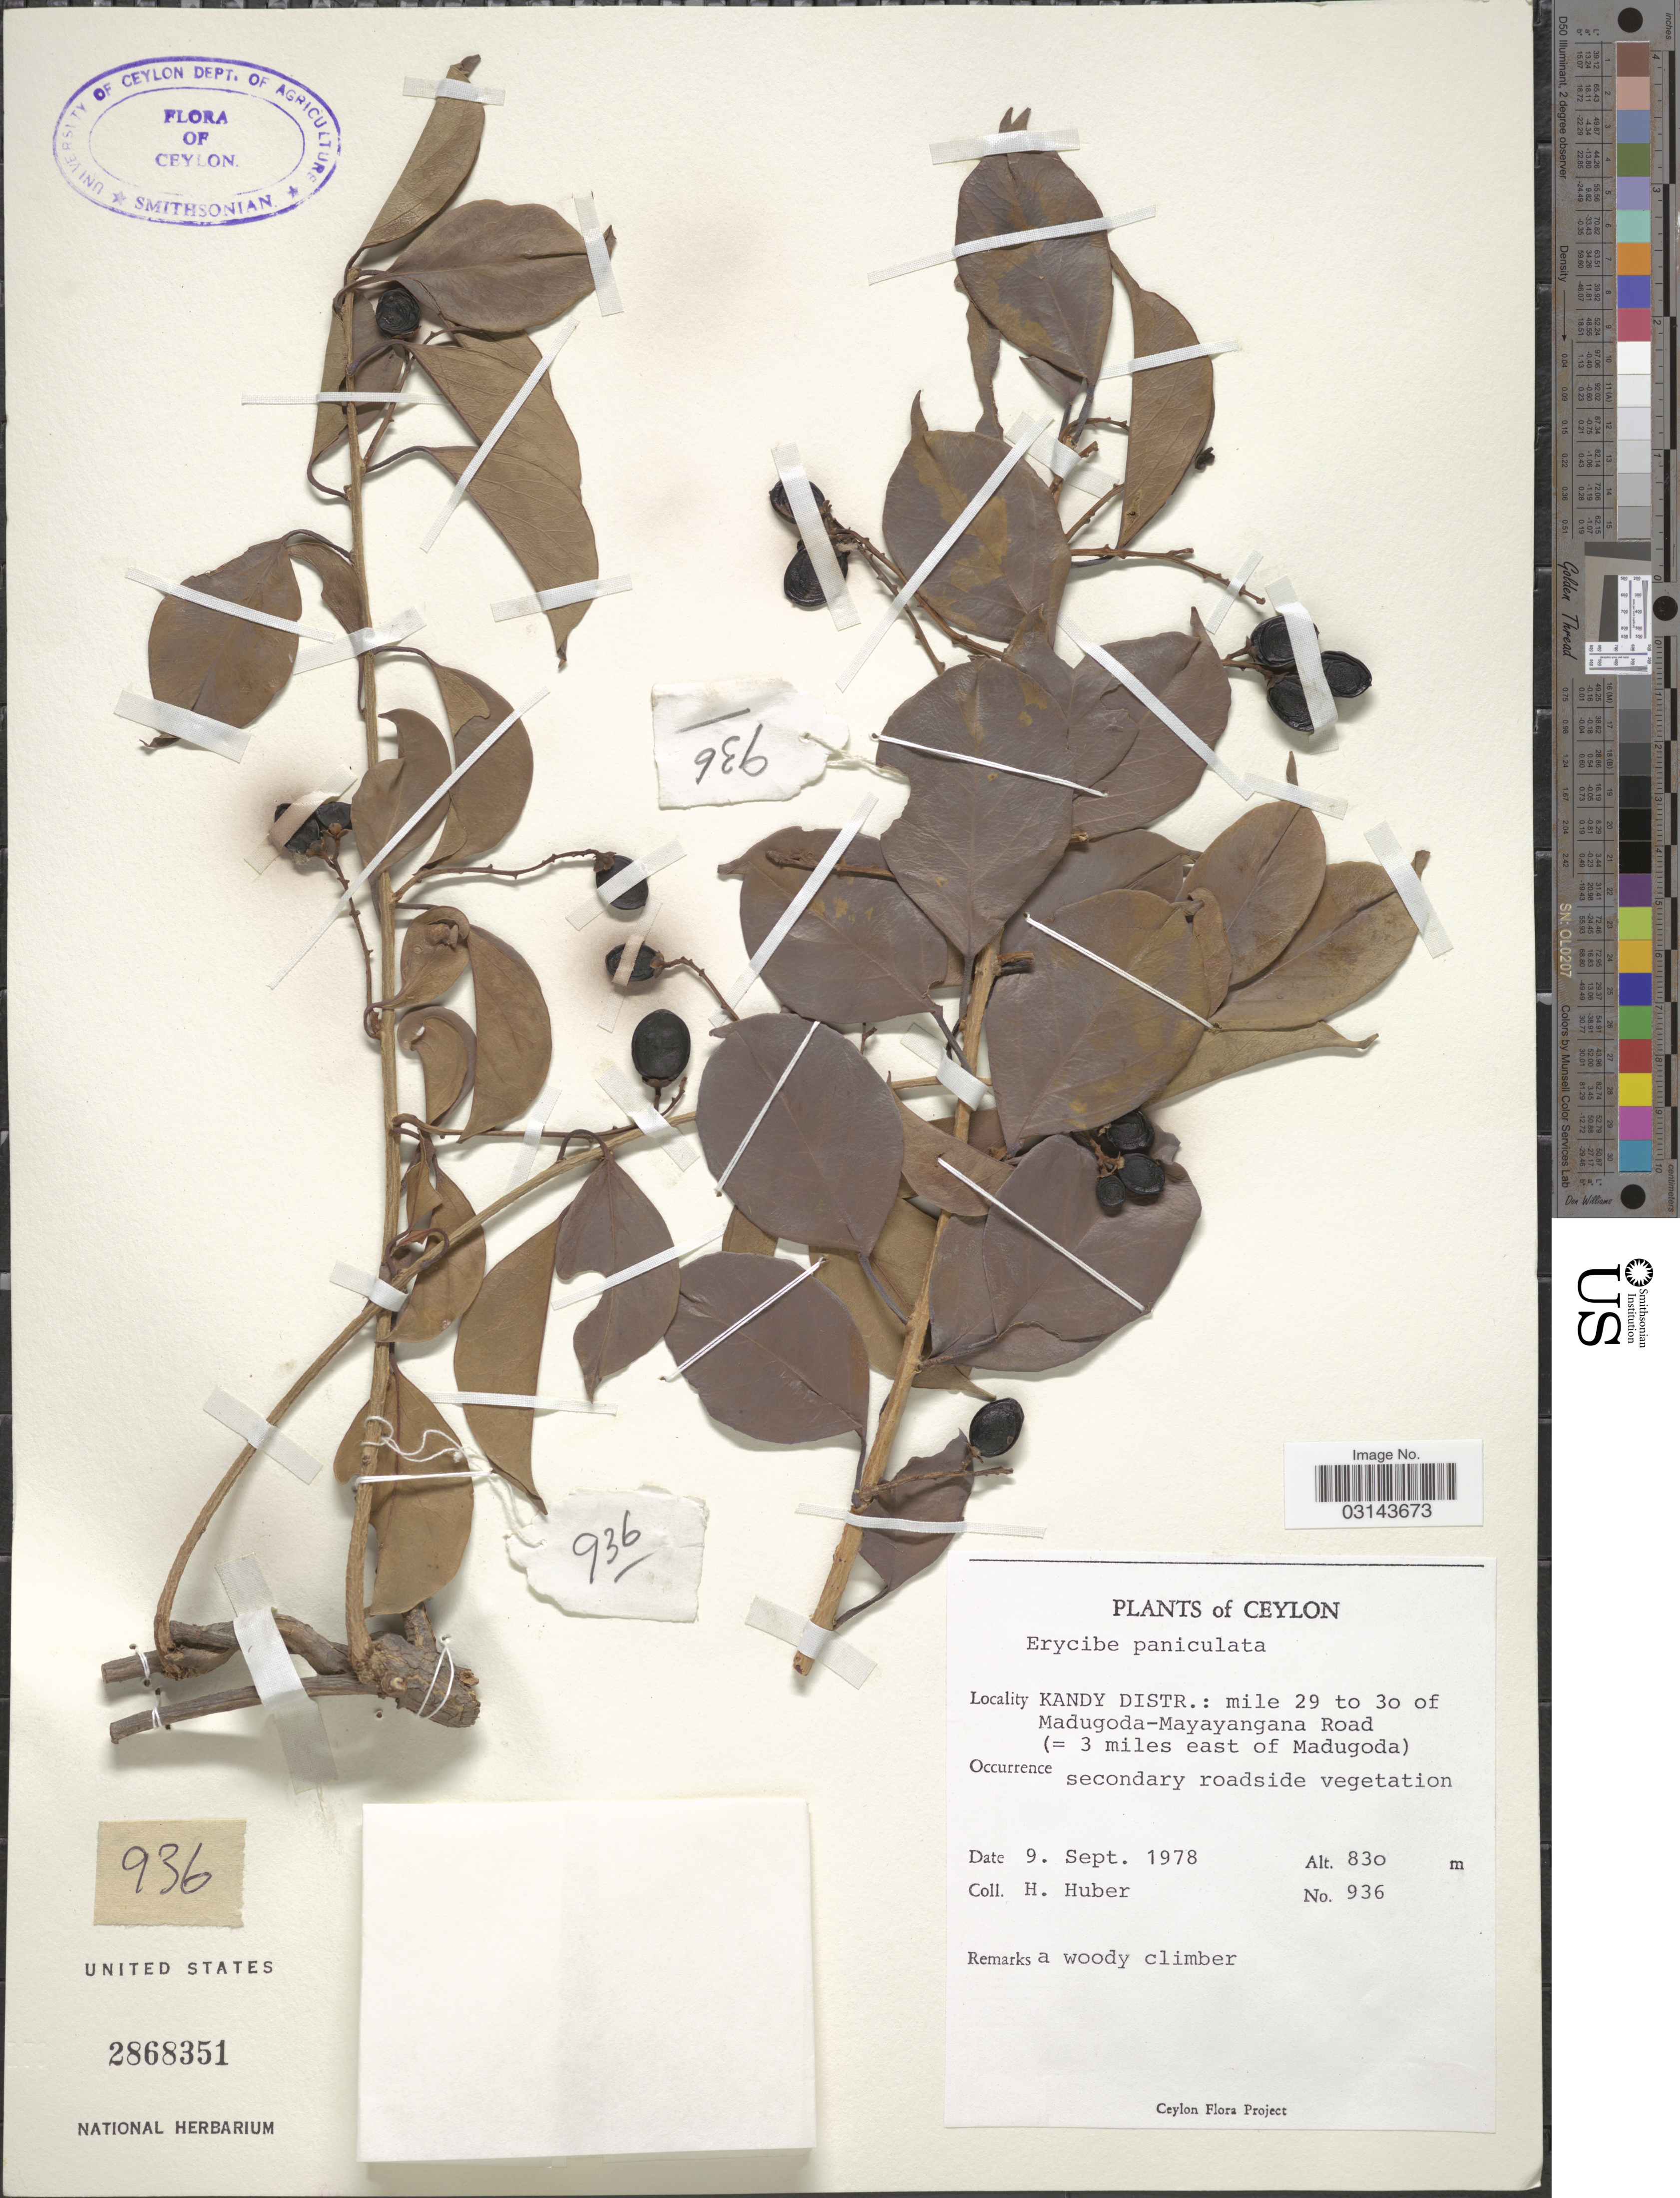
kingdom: Plantae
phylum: Tracheophyta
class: Magnoliopsida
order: Solanales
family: Convolvulaceae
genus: Erycibe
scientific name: Erycibe paniculata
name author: Roxb.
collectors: H. Huber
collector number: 936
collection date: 1978-09-09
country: Sri Lanka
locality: Ceylon. Kandy Distr.: mile 29 to 30 of Madugoda-Mayayangana Road (= 3 miles east of Madugoda).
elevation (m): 830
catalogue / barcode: US 2868351